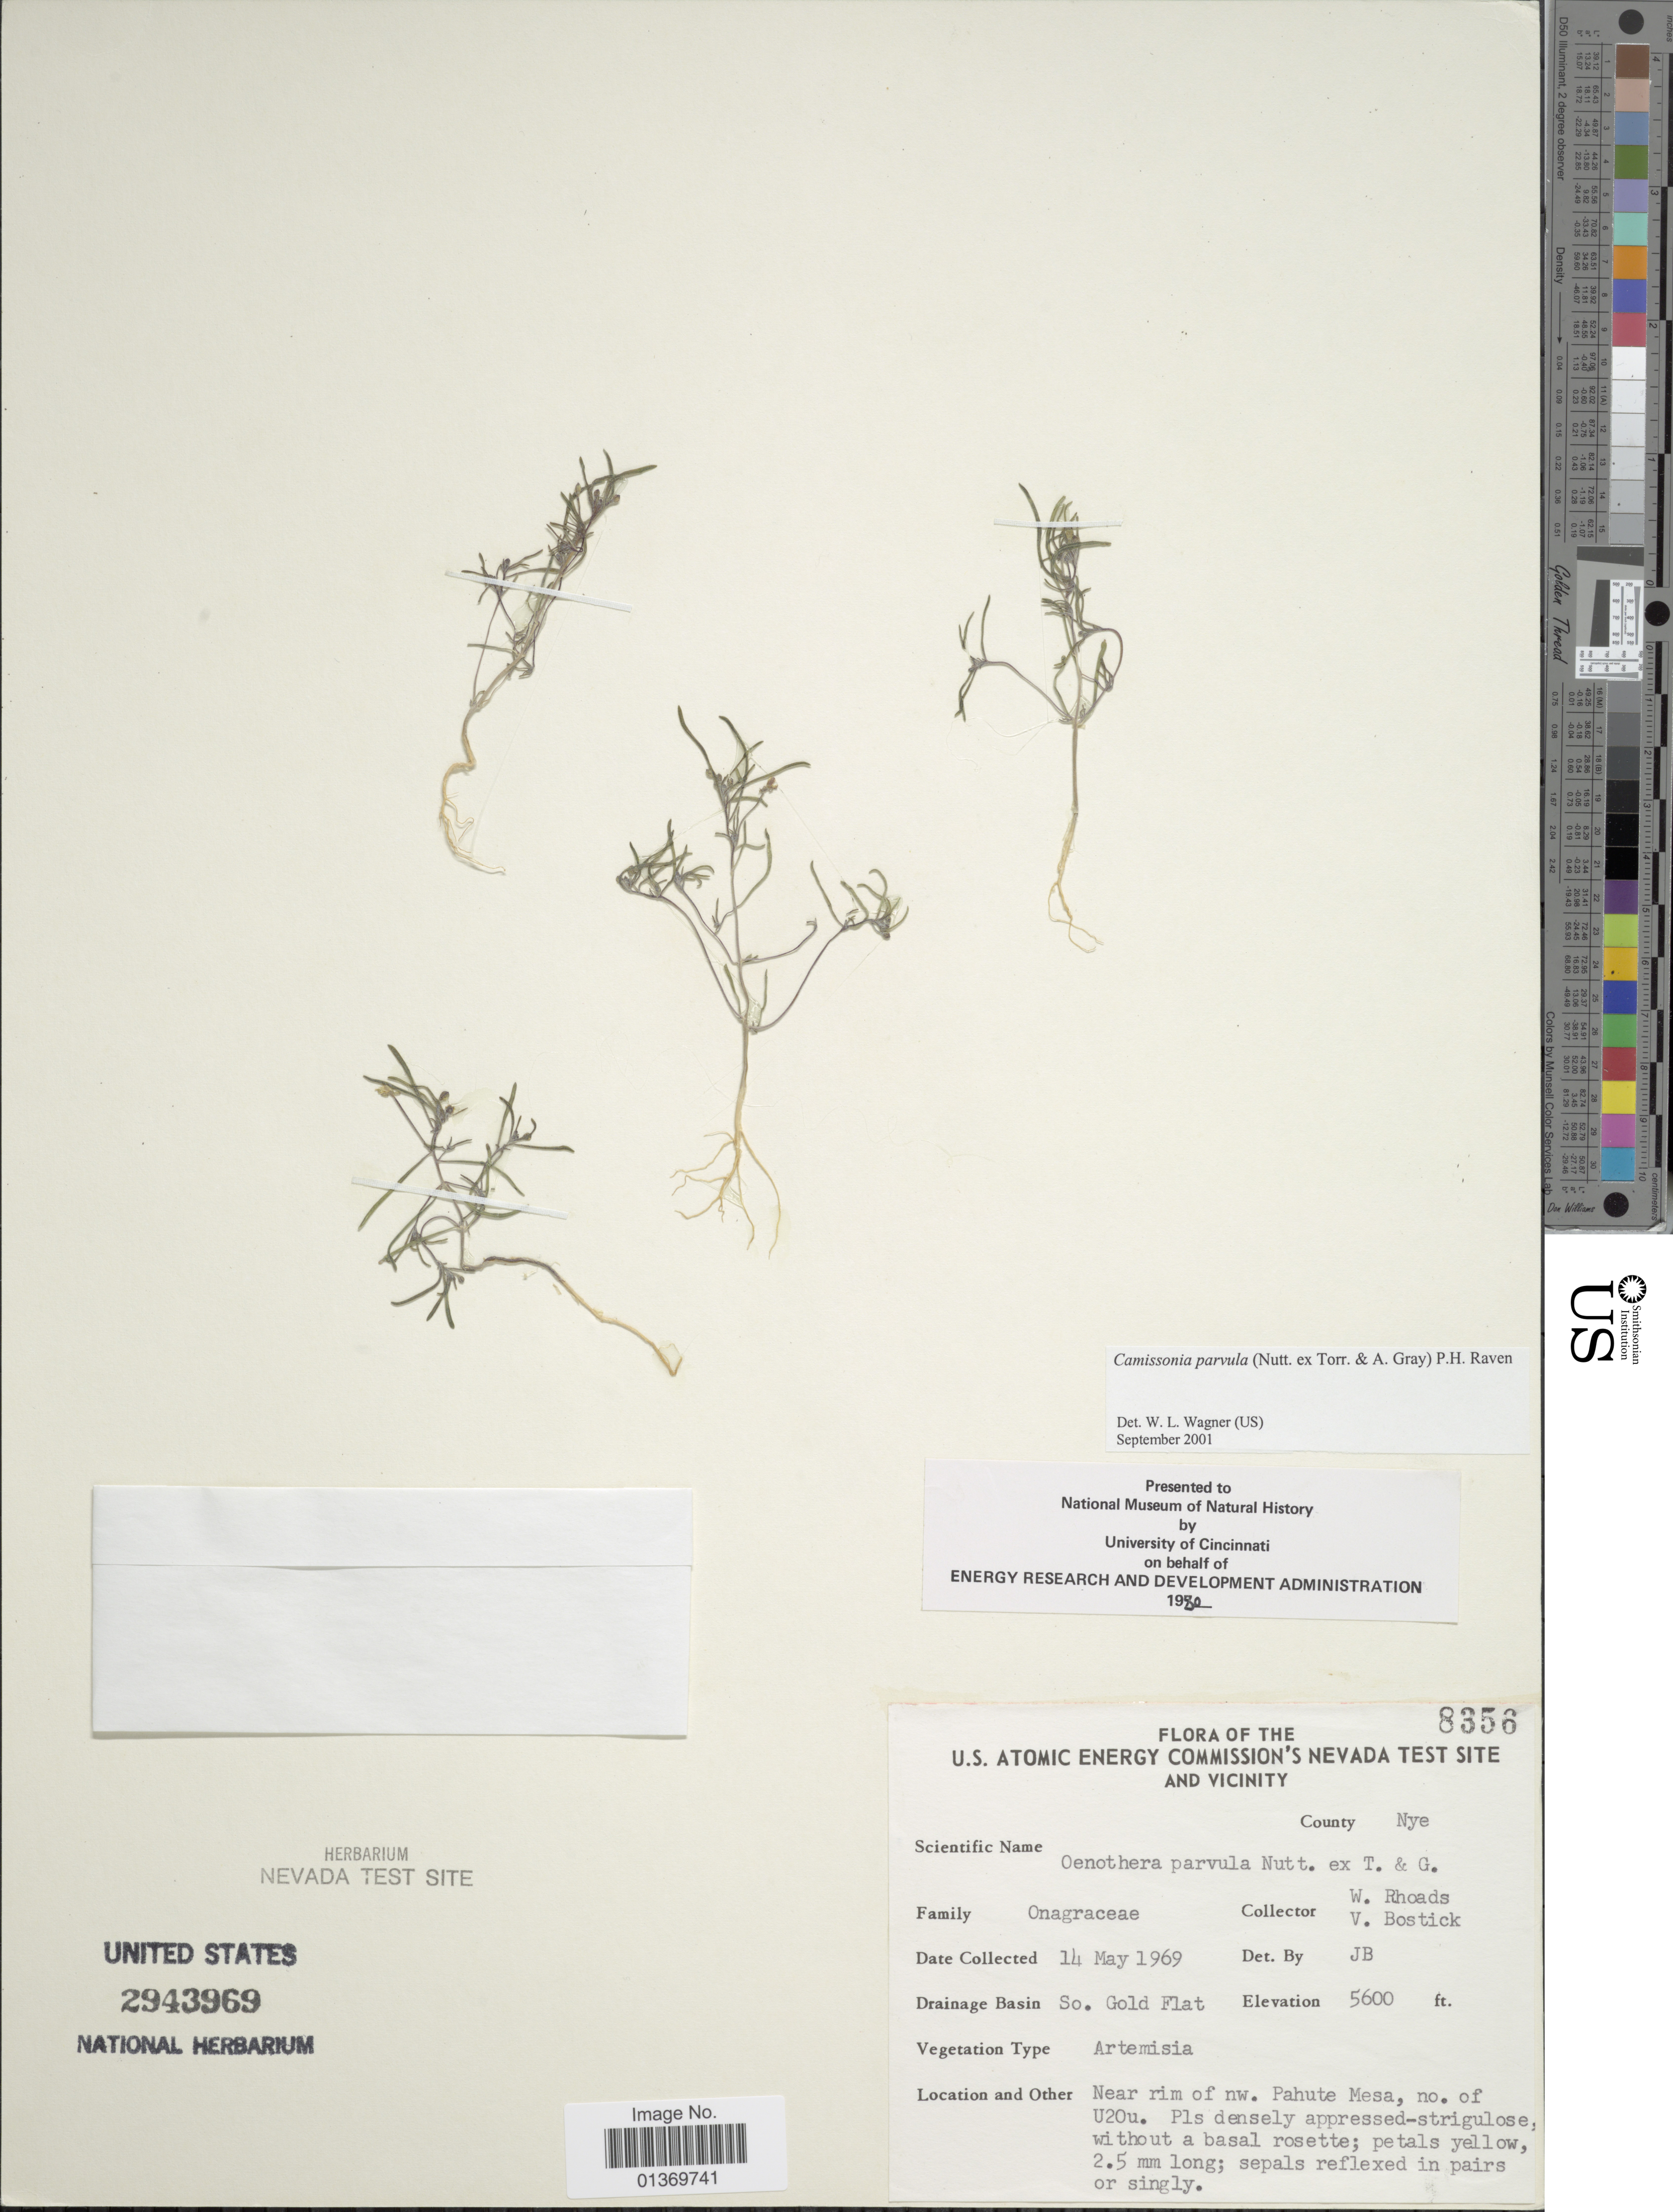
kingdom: Plantae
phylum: Tracheophyta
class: Magnoliopsida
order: Myrtales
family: Onagraceae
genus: Camissonia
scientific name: Camissonia parvula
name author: (Nutt. ex Torr. &) P.H. Raven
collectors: W. Rhoads & V. Bostick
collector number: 8356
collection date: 1969-05-14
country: United States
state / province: Nevada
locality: U. S. Atomic Energy Commission's Nevada Test Site and Vicinity, County Nye, So. Gold Flat, Near rim of nw. Pahute Mesa, no. of U20u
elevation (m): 1707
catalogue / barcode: US 2943969